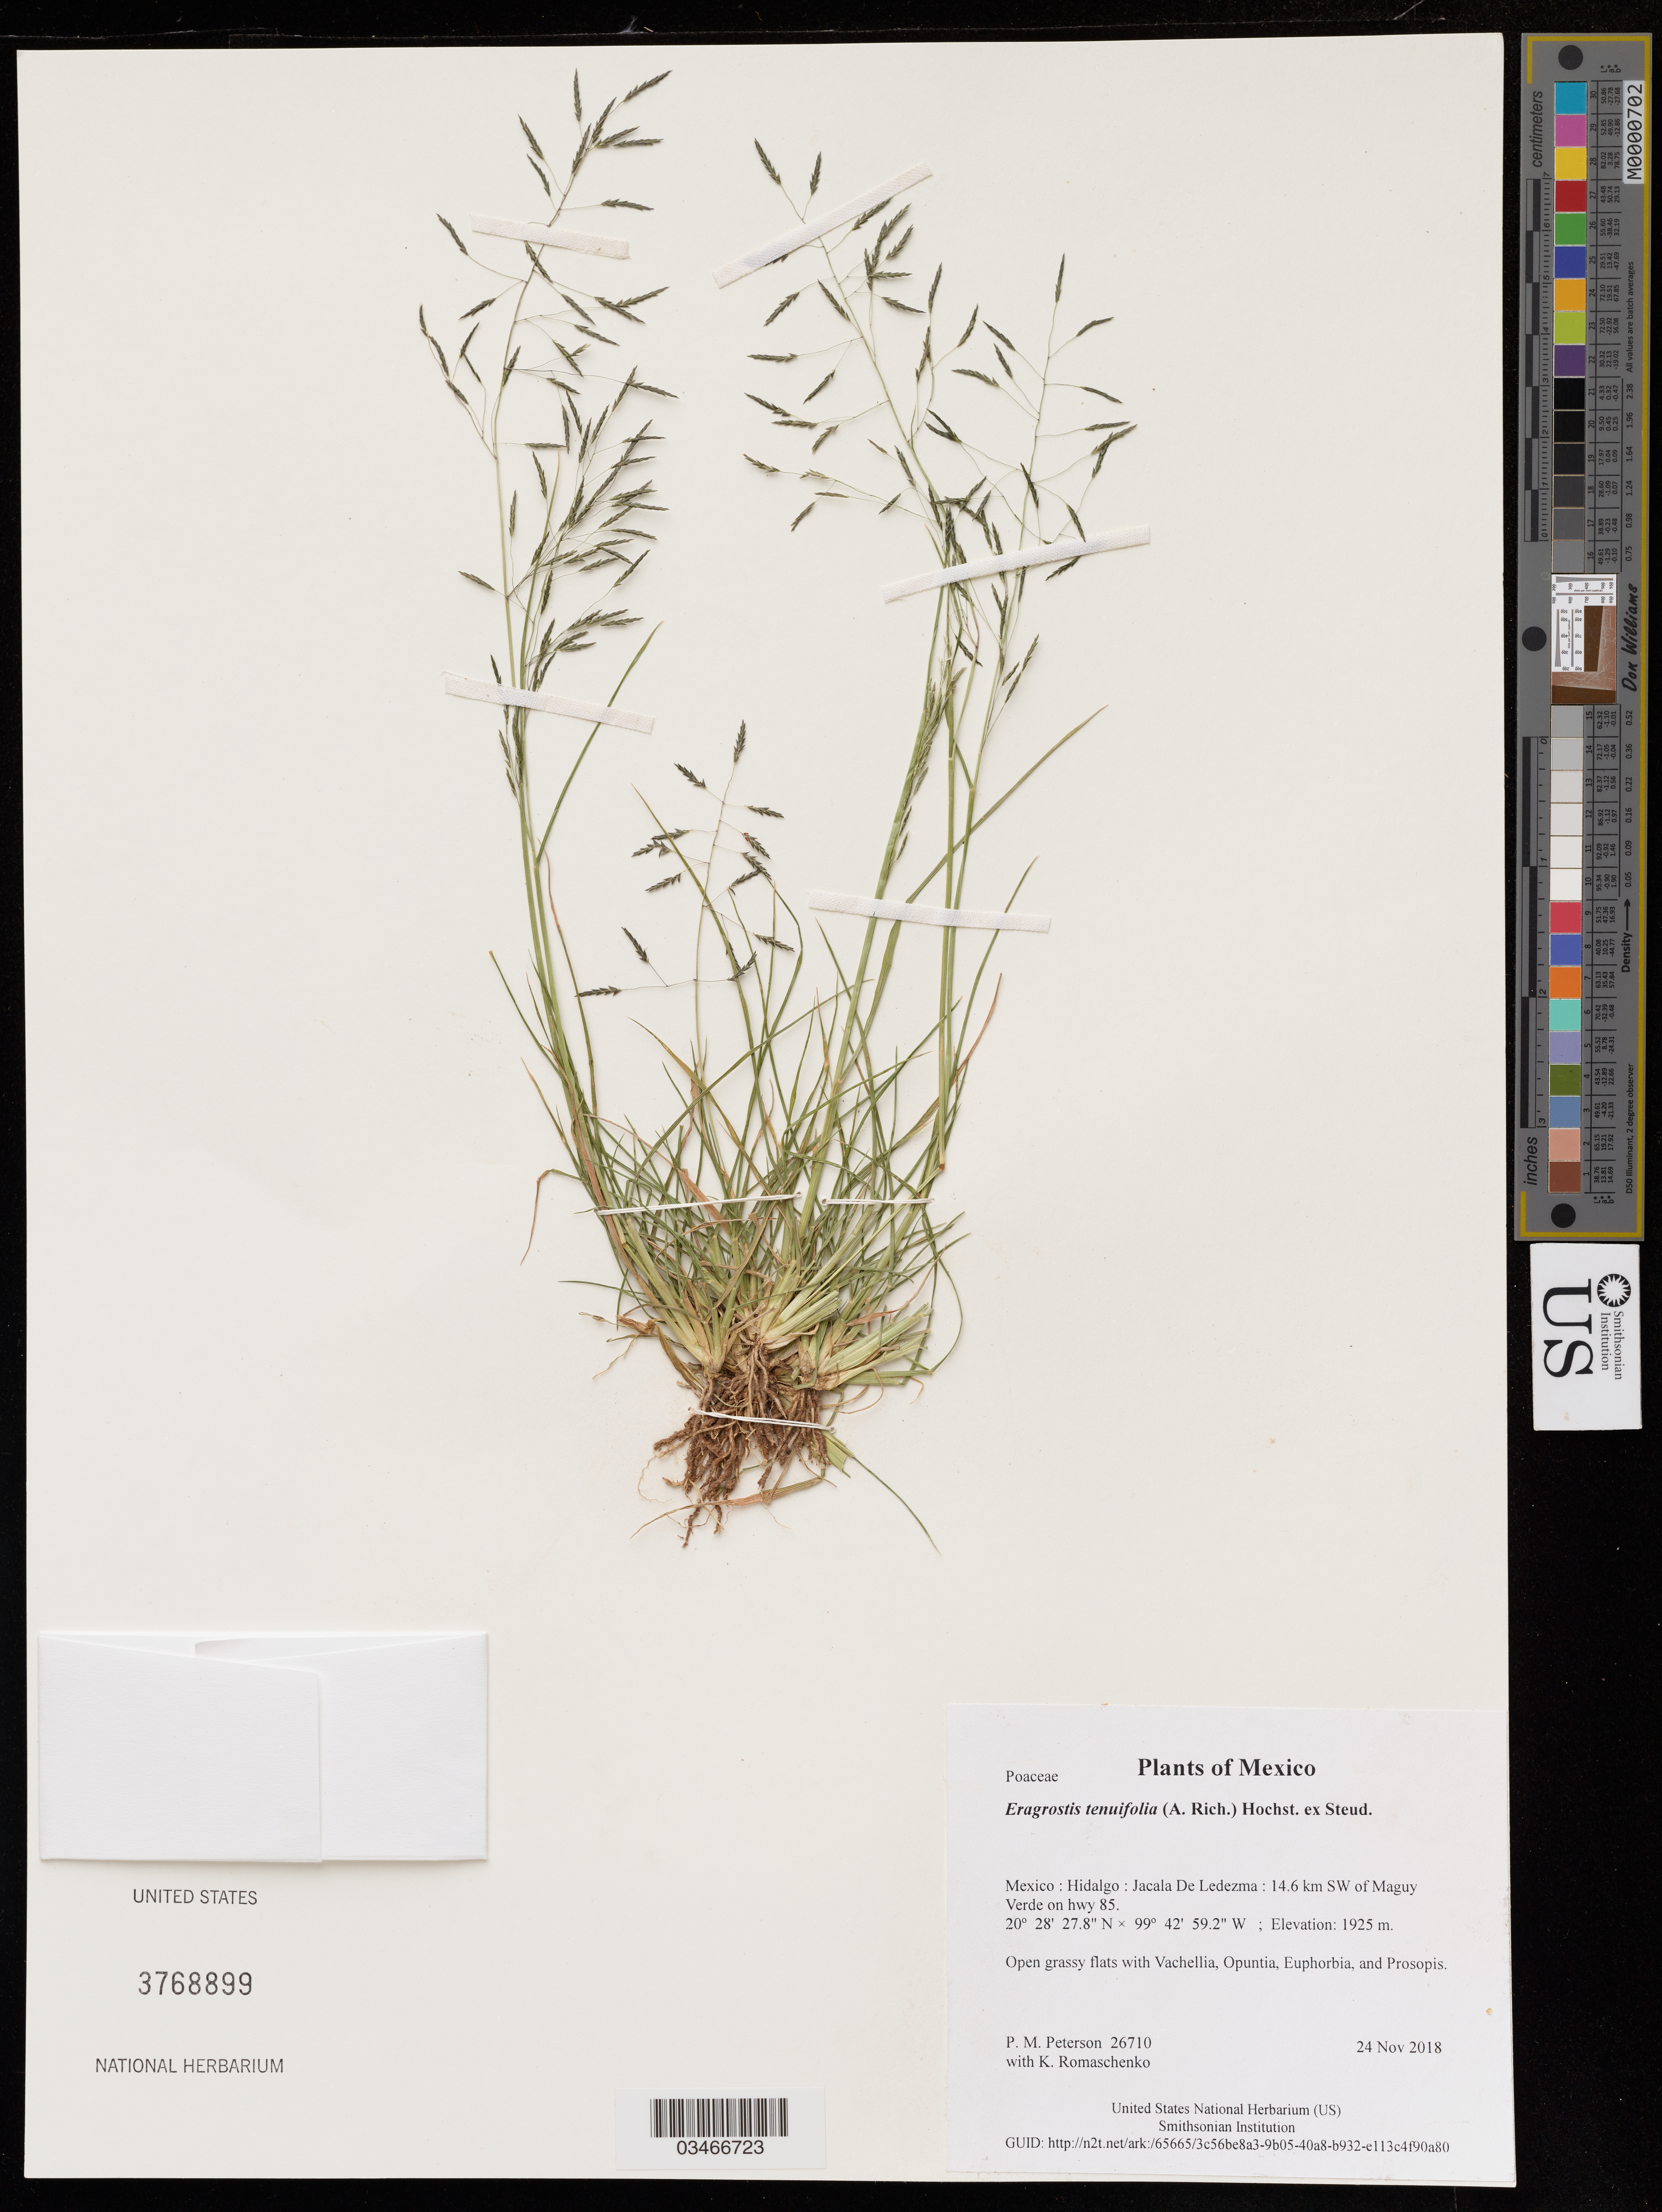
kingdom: Plantae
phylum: Tracheophyta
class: Liliopsida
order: Poales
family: Poaceae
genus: Eragrostis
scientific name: Eragrostis tenuifolia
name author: (A. Rich.) Hochst. ex Steud.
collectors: P. M. Peterson & K. Romaschenko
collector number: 26710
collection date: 2018-11-24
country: Mexico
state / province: Hidalgo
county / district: Jacala De Ledezma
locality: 14.6 km SW of Maguy Verde on hwy 85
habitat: Open grassy flats with Vachellia, Opuntia, Euphorbia, and Prosopis.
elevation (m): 1925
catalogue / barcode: US 3768899